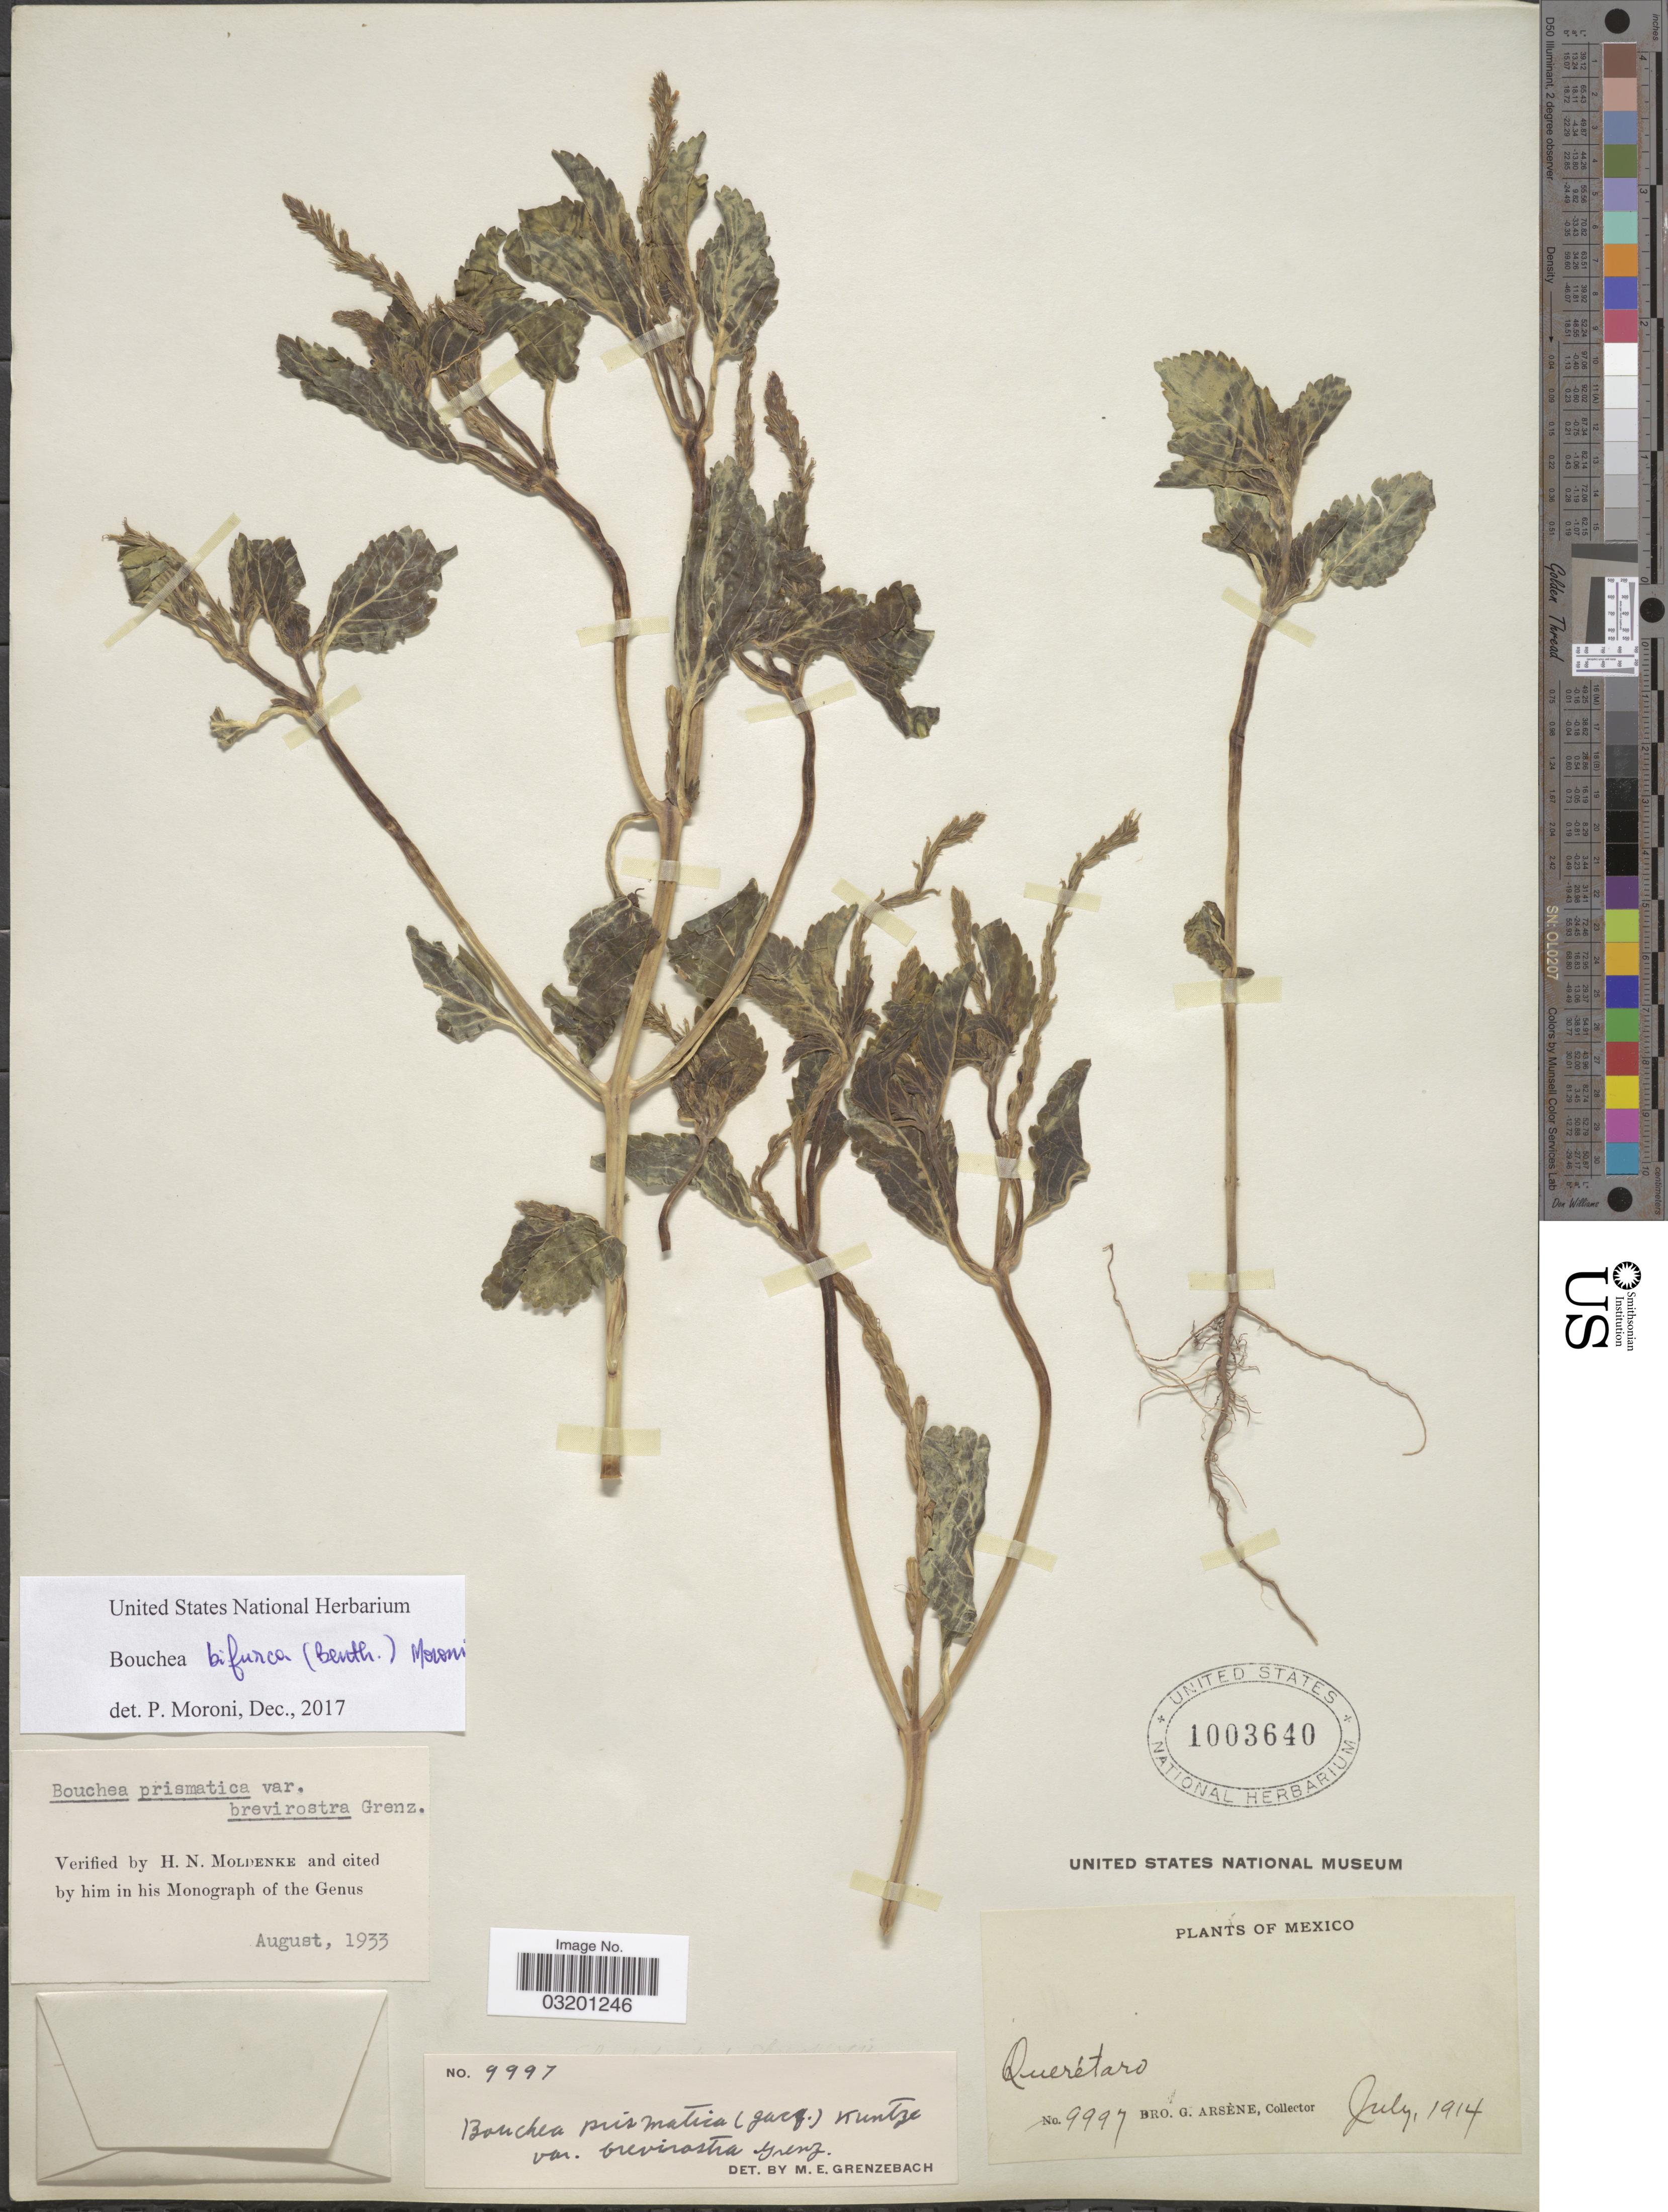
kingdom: Plantae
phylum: Tracheophyta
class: Magnoliopsida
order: Lamiales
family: Verbenaceae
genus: Bouchea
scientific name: Bouchea bifurca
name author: (Benth.) P. Moroni & N. O'Leary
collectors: Bro. G. Arsène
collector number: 9997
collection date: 1914-07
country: Mexico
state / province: Querétaro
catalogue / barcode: US 1003640